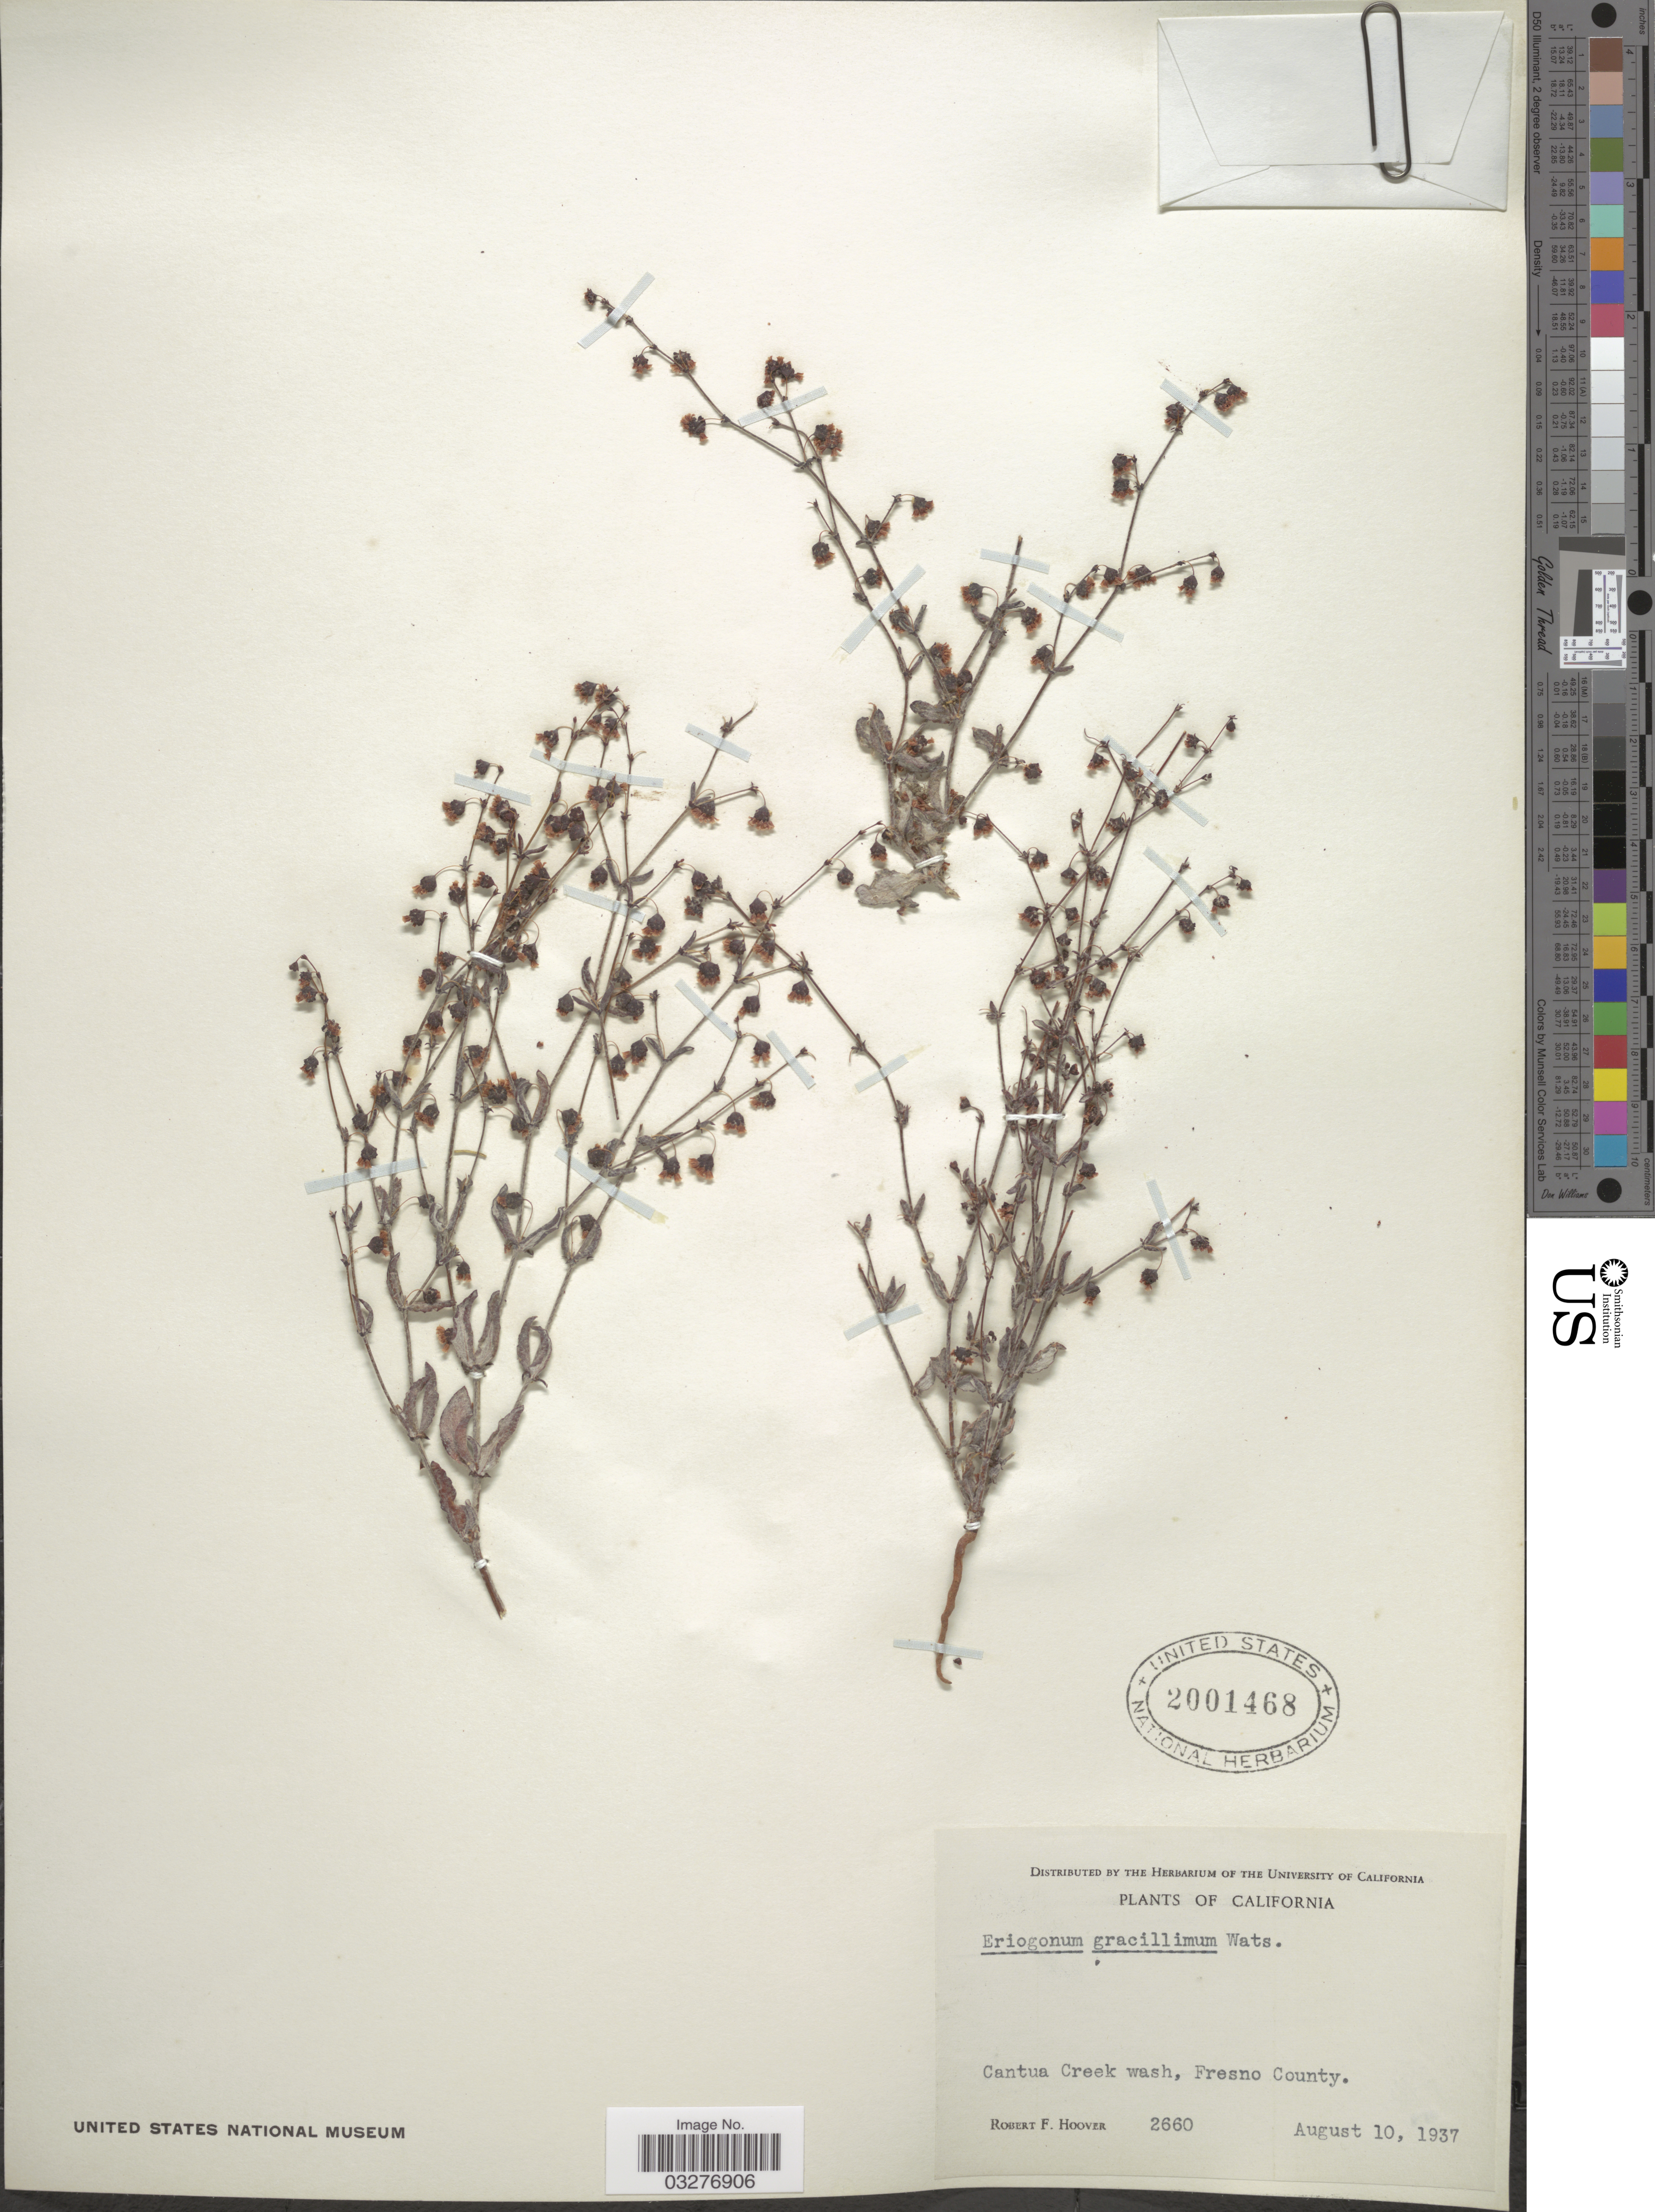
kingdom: Plantae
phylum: Tracheophyta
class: Magnoliopsida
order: Caryophyllales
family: Polygonaceae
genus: Eriogonum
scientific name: Eriogonum gracillimum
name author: S. Watson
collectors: R. F. Hoover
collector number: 2660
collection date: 1937-08-10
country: United States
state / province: California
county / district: Fresno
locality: Cantua Creek wash, Fresno County.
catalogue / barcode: US 2001468